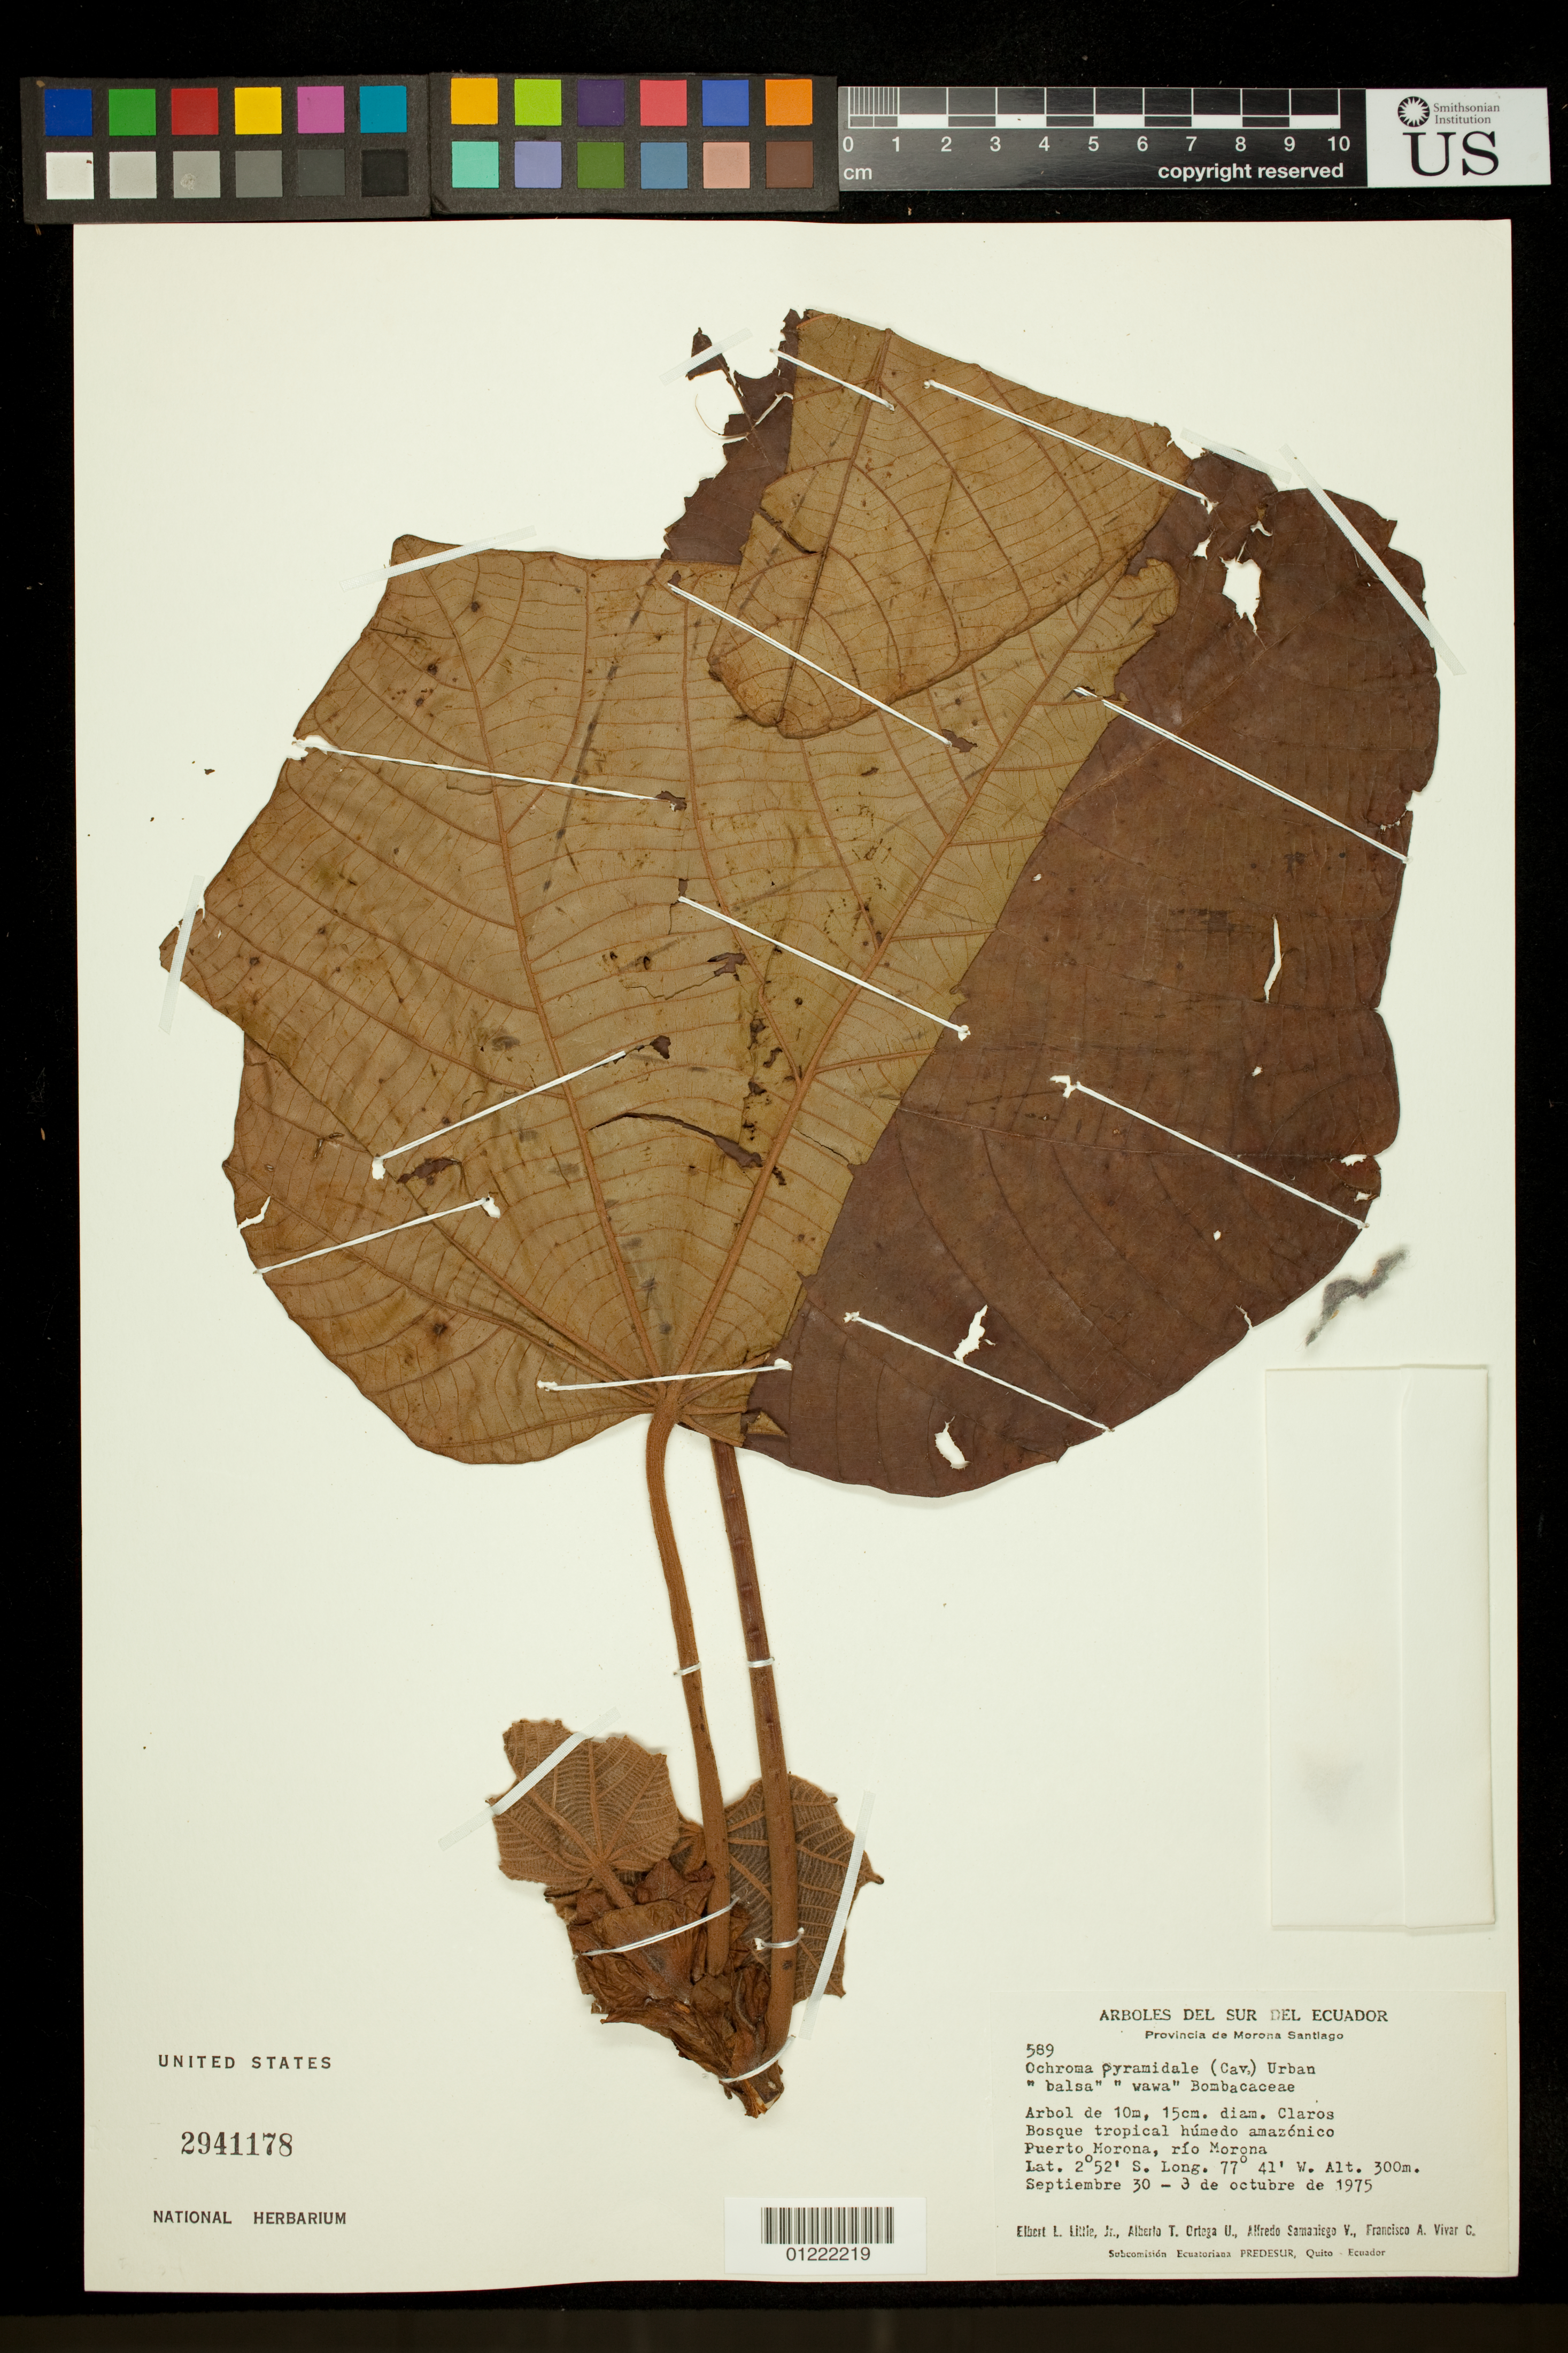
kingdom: Plantae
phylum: Tracheophyta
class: Magnoliopsida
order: Malvales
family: Malvaceae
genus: Ochroma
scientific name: Ochroma pyramidale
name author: (Cav. ex Lam.) Urb.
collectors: E. L. Little, A. T. Ortega U., A. V. Samaniego & F. A. Vivar C.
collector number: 589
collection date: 1975-09-30/1975-10-03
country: Ecuador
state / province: Morona-Santiago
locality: Claros Bosque tropical humedo amazonico Puerto Morona, Rio Morona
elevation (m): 300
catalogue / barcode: US 2941178